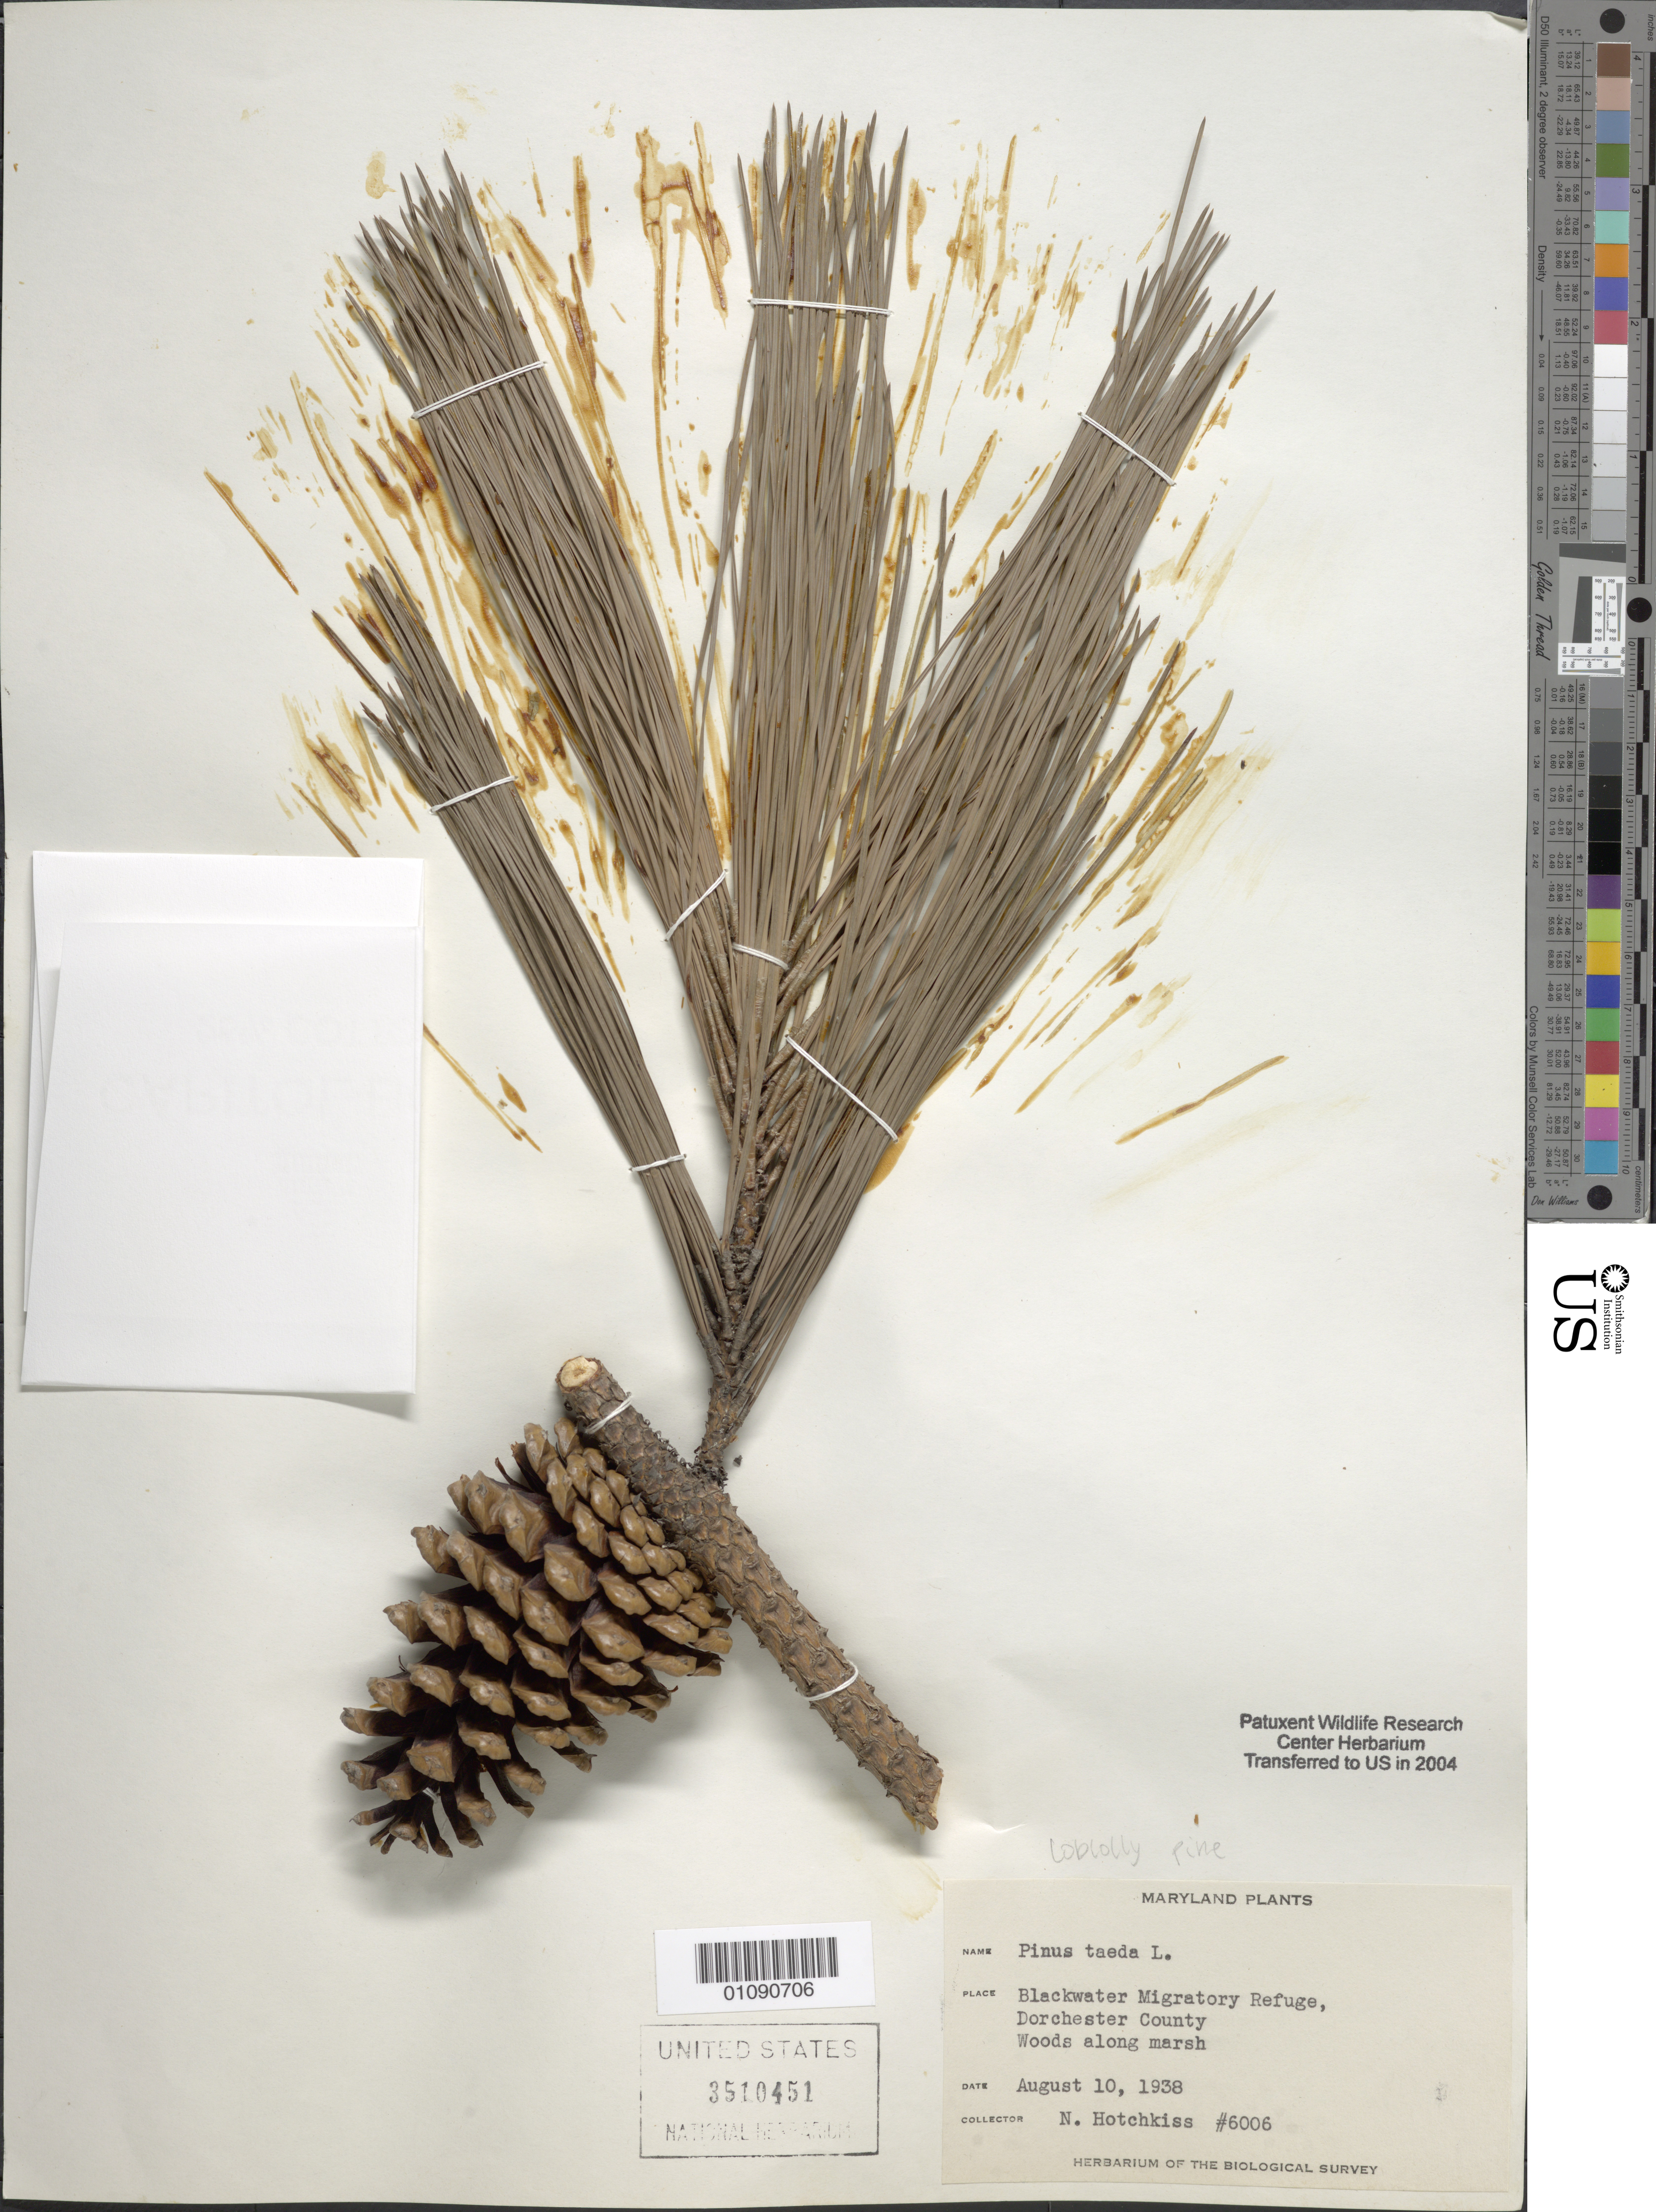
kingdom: Plantae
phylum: Tracheophyta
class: Pinopsida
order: Pinales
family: Pinaceae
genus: Pinus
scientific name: Pinus taeda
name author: L.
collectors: N. Hotchkiss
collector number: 6006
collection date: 1938-08-10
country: United States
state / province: Maryland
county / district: Dorchester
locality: Blackwater Migratory Refuge.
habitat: Woods along marsh.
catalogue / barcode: US 3510451